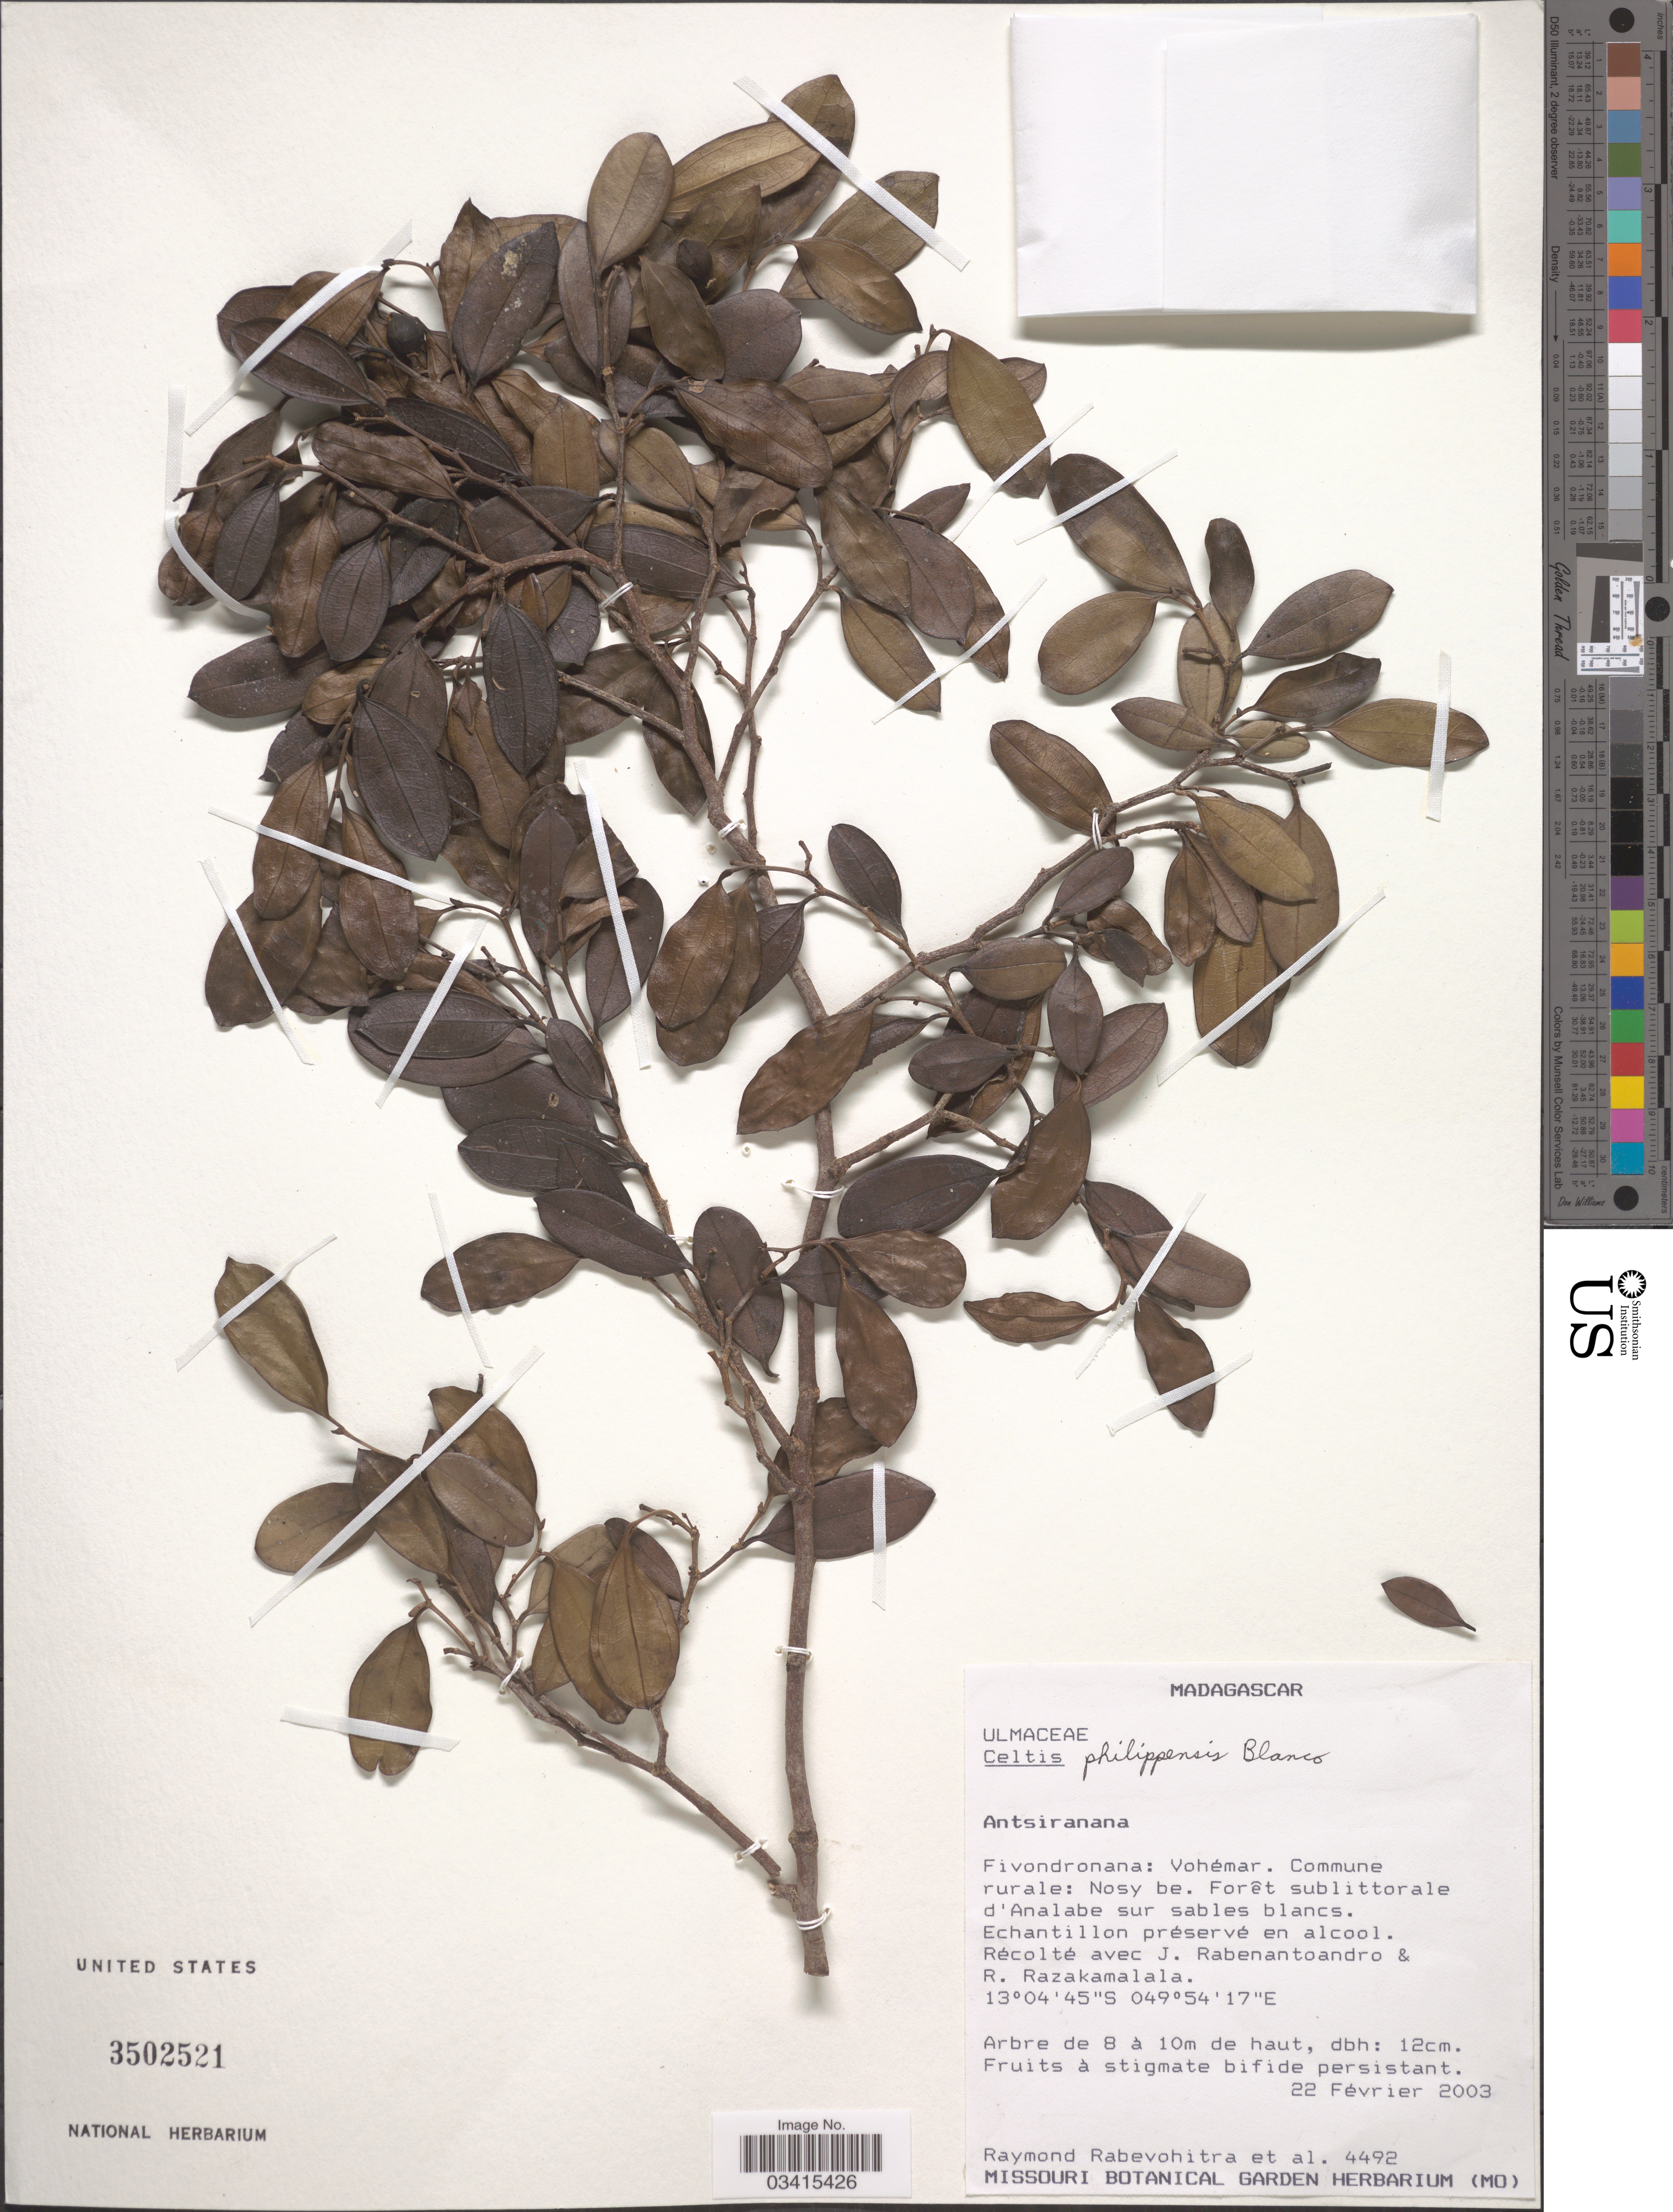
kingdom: Plantae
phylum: Tracheophyta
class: Magnoliopsida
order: Rosales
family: Cannabaceae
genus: Celtis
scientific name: Celtis mildbraedii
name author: Engl.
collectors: R. Rabevohitra, J. Rabenantoandro & R. Razakamalala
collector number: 4492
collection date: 2003-02-22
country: Madagascar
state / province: Sava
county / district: Vohémar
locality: Fivondronana: Vohémar. Cummine rurale: Nosy be. Forêt sublittorale d'Analabe sur sables blancs. [INTERPRETTED: Nosibe]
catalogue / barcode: US 3502521